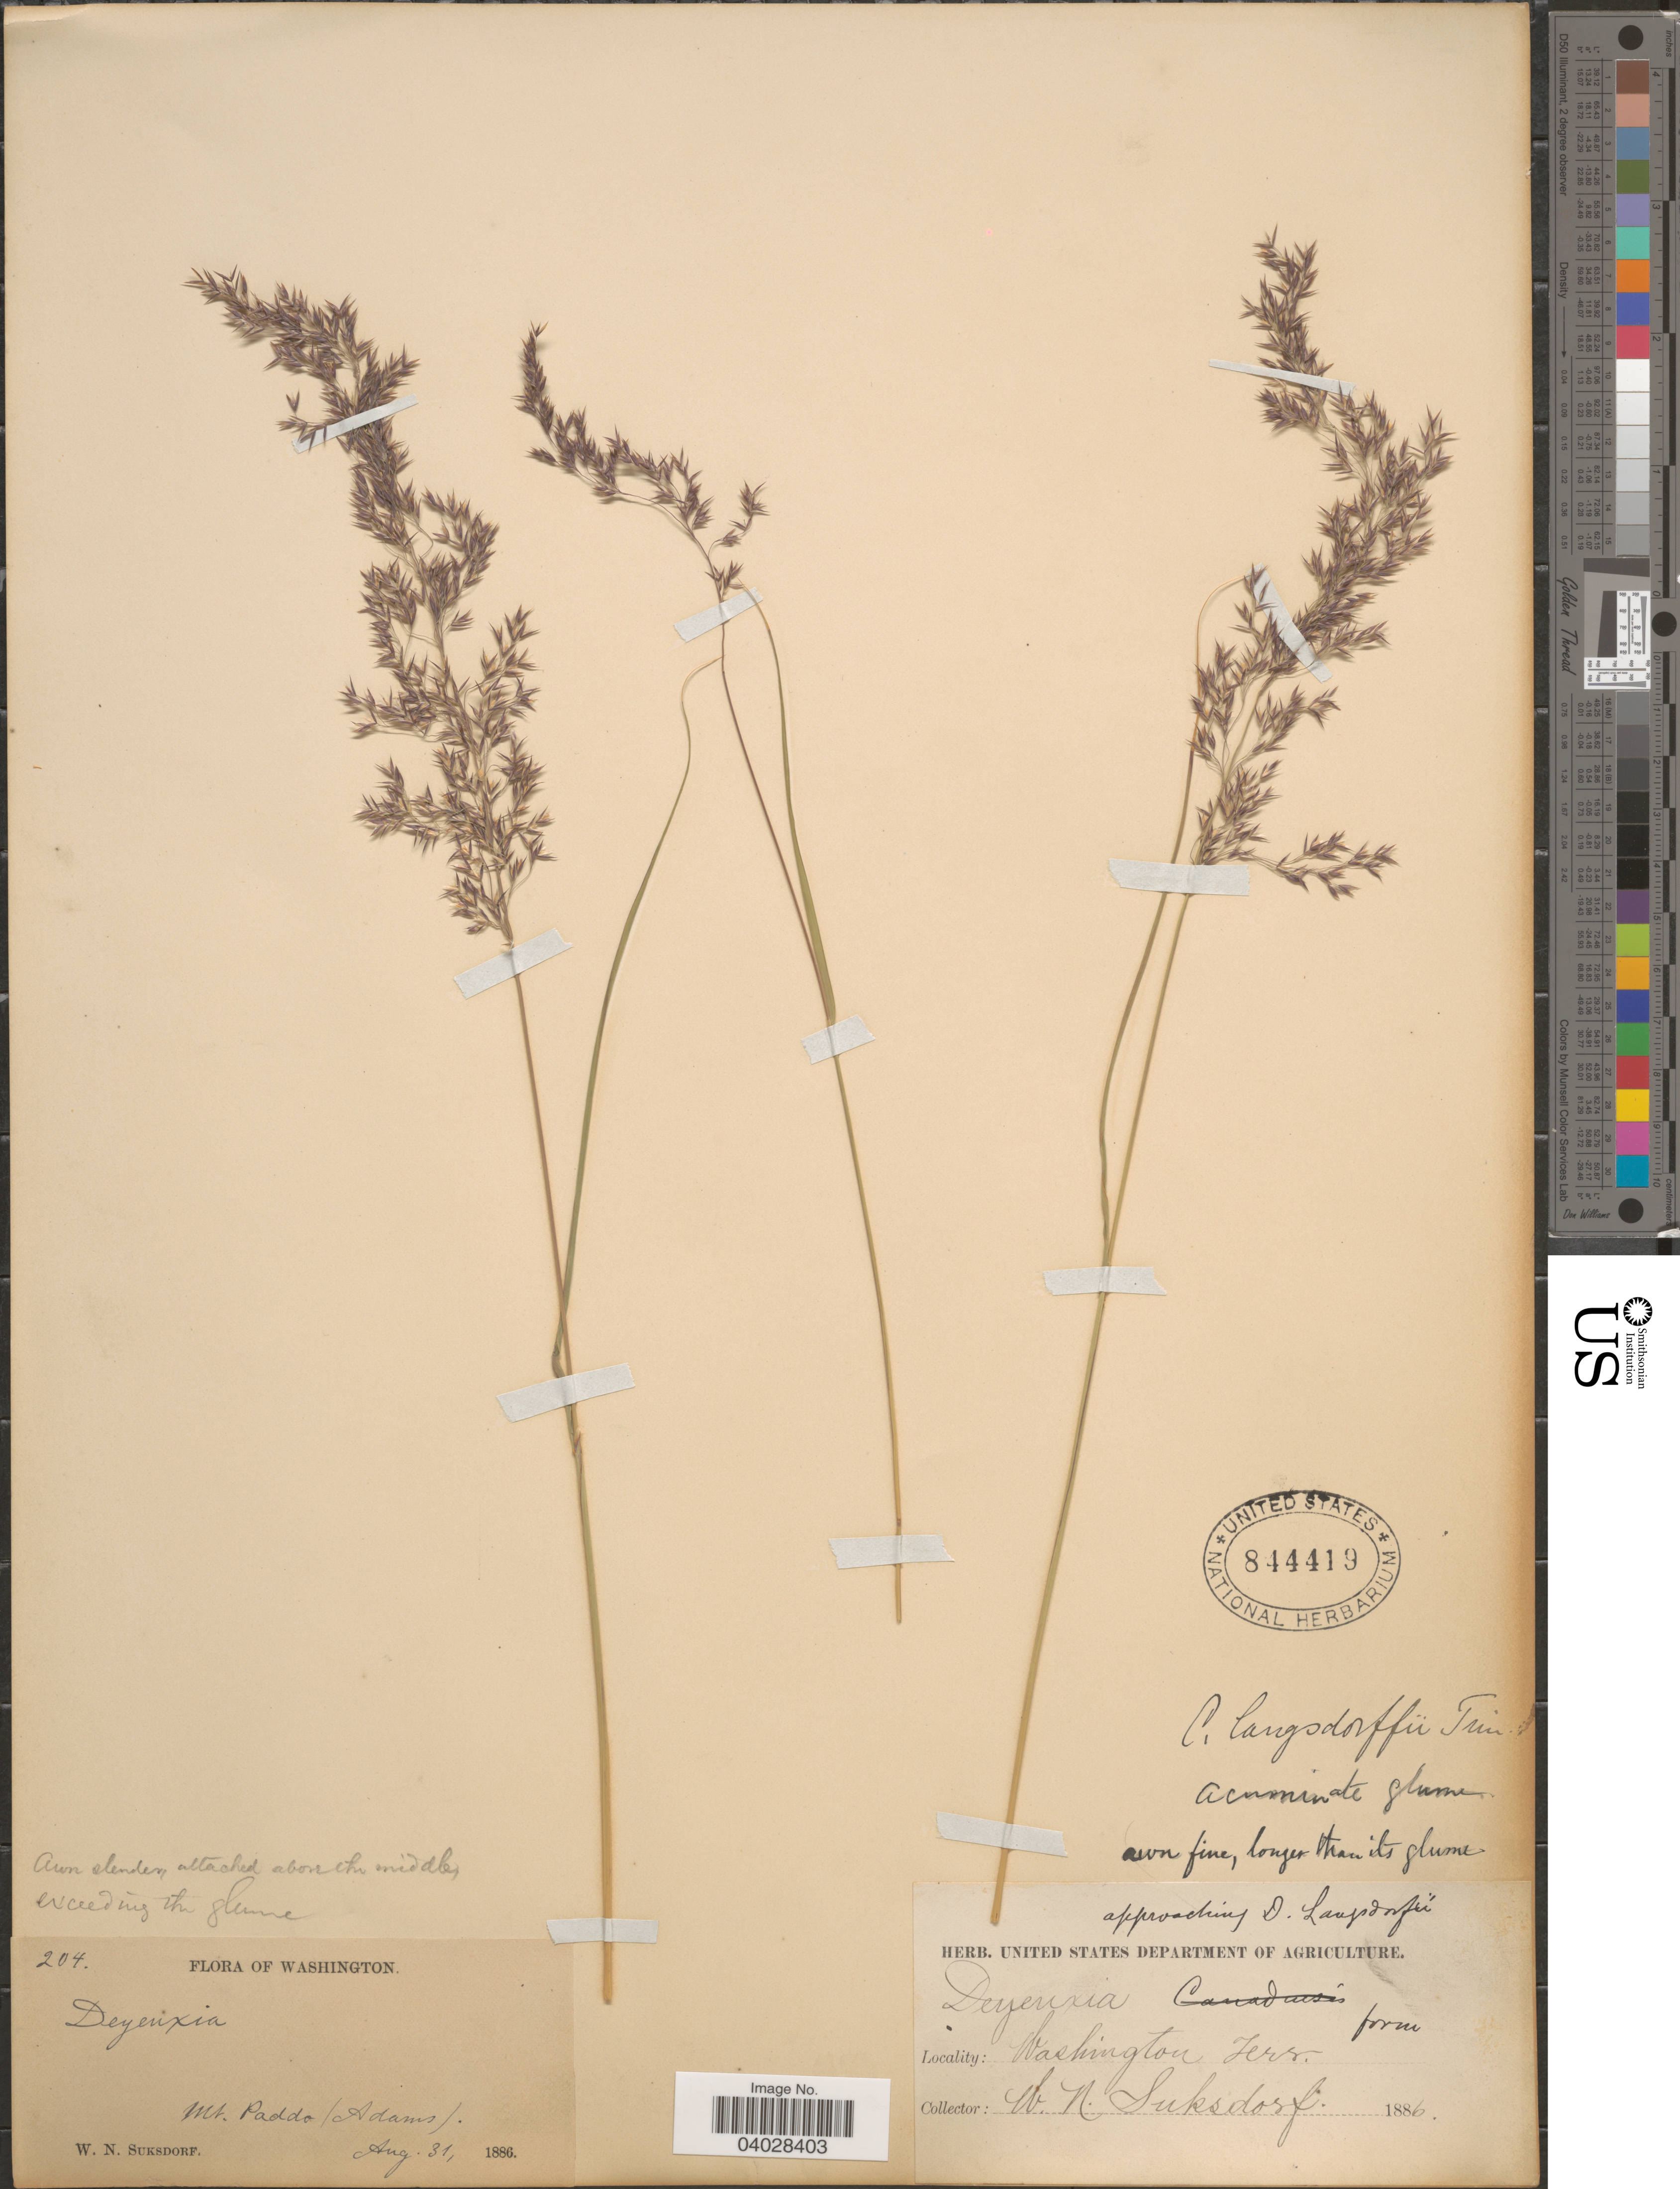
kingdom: Plantae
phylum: Tracheophyta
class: Liliopsida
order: Poales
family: Poaceae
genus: Calamagrostis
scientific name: Calamagrostis canadensis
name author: (Michx.) P. Beauv.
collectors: W. N. Suksdorf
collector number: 204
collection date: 1886-08-31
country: United States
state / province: Washington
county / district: Skamania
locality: Mt. Paddo (Adams).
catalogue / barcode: US 844419